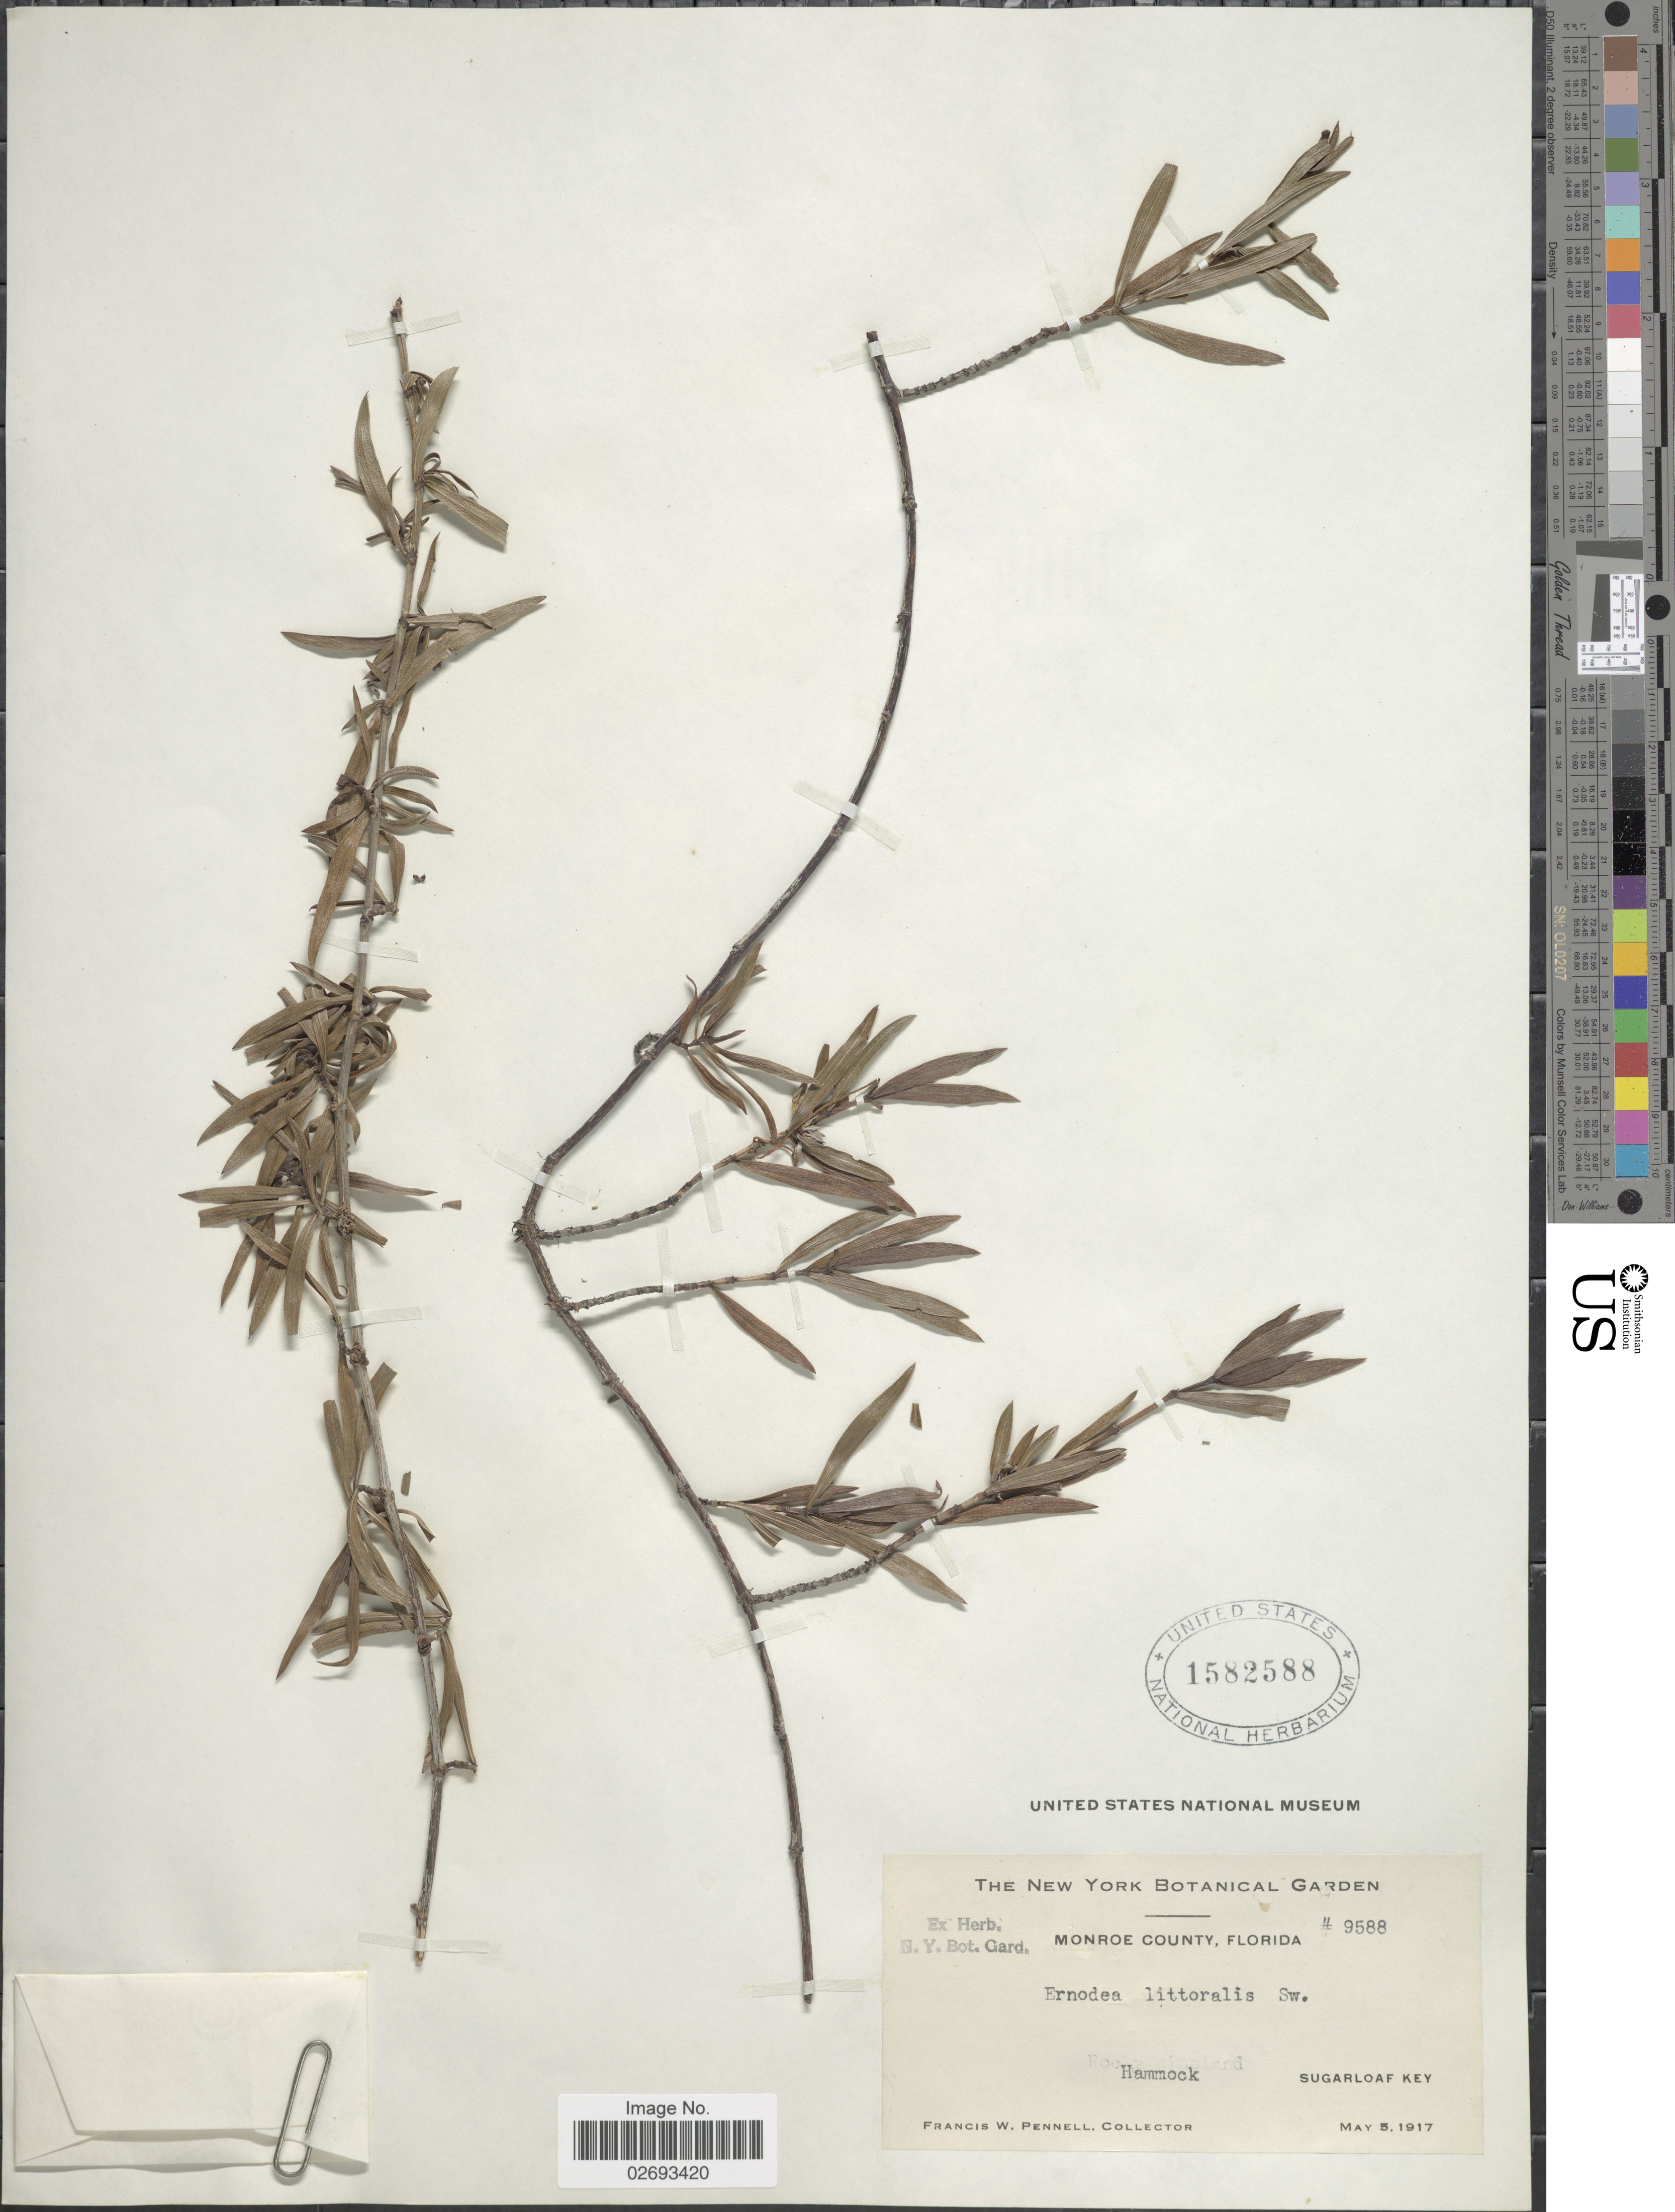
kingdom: Plantae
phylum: Tracheophyta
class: Magnoliopsida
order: Gentianales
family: Rubiaceae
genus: Ernodea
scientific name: Ernodea littoralis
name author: Sw.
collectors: F. W. Pennell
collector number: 9588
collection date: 1917-05-05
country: United States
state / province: Florida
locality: Monroe County. Hammock Sugarloaf Key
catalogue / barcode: US 1582588